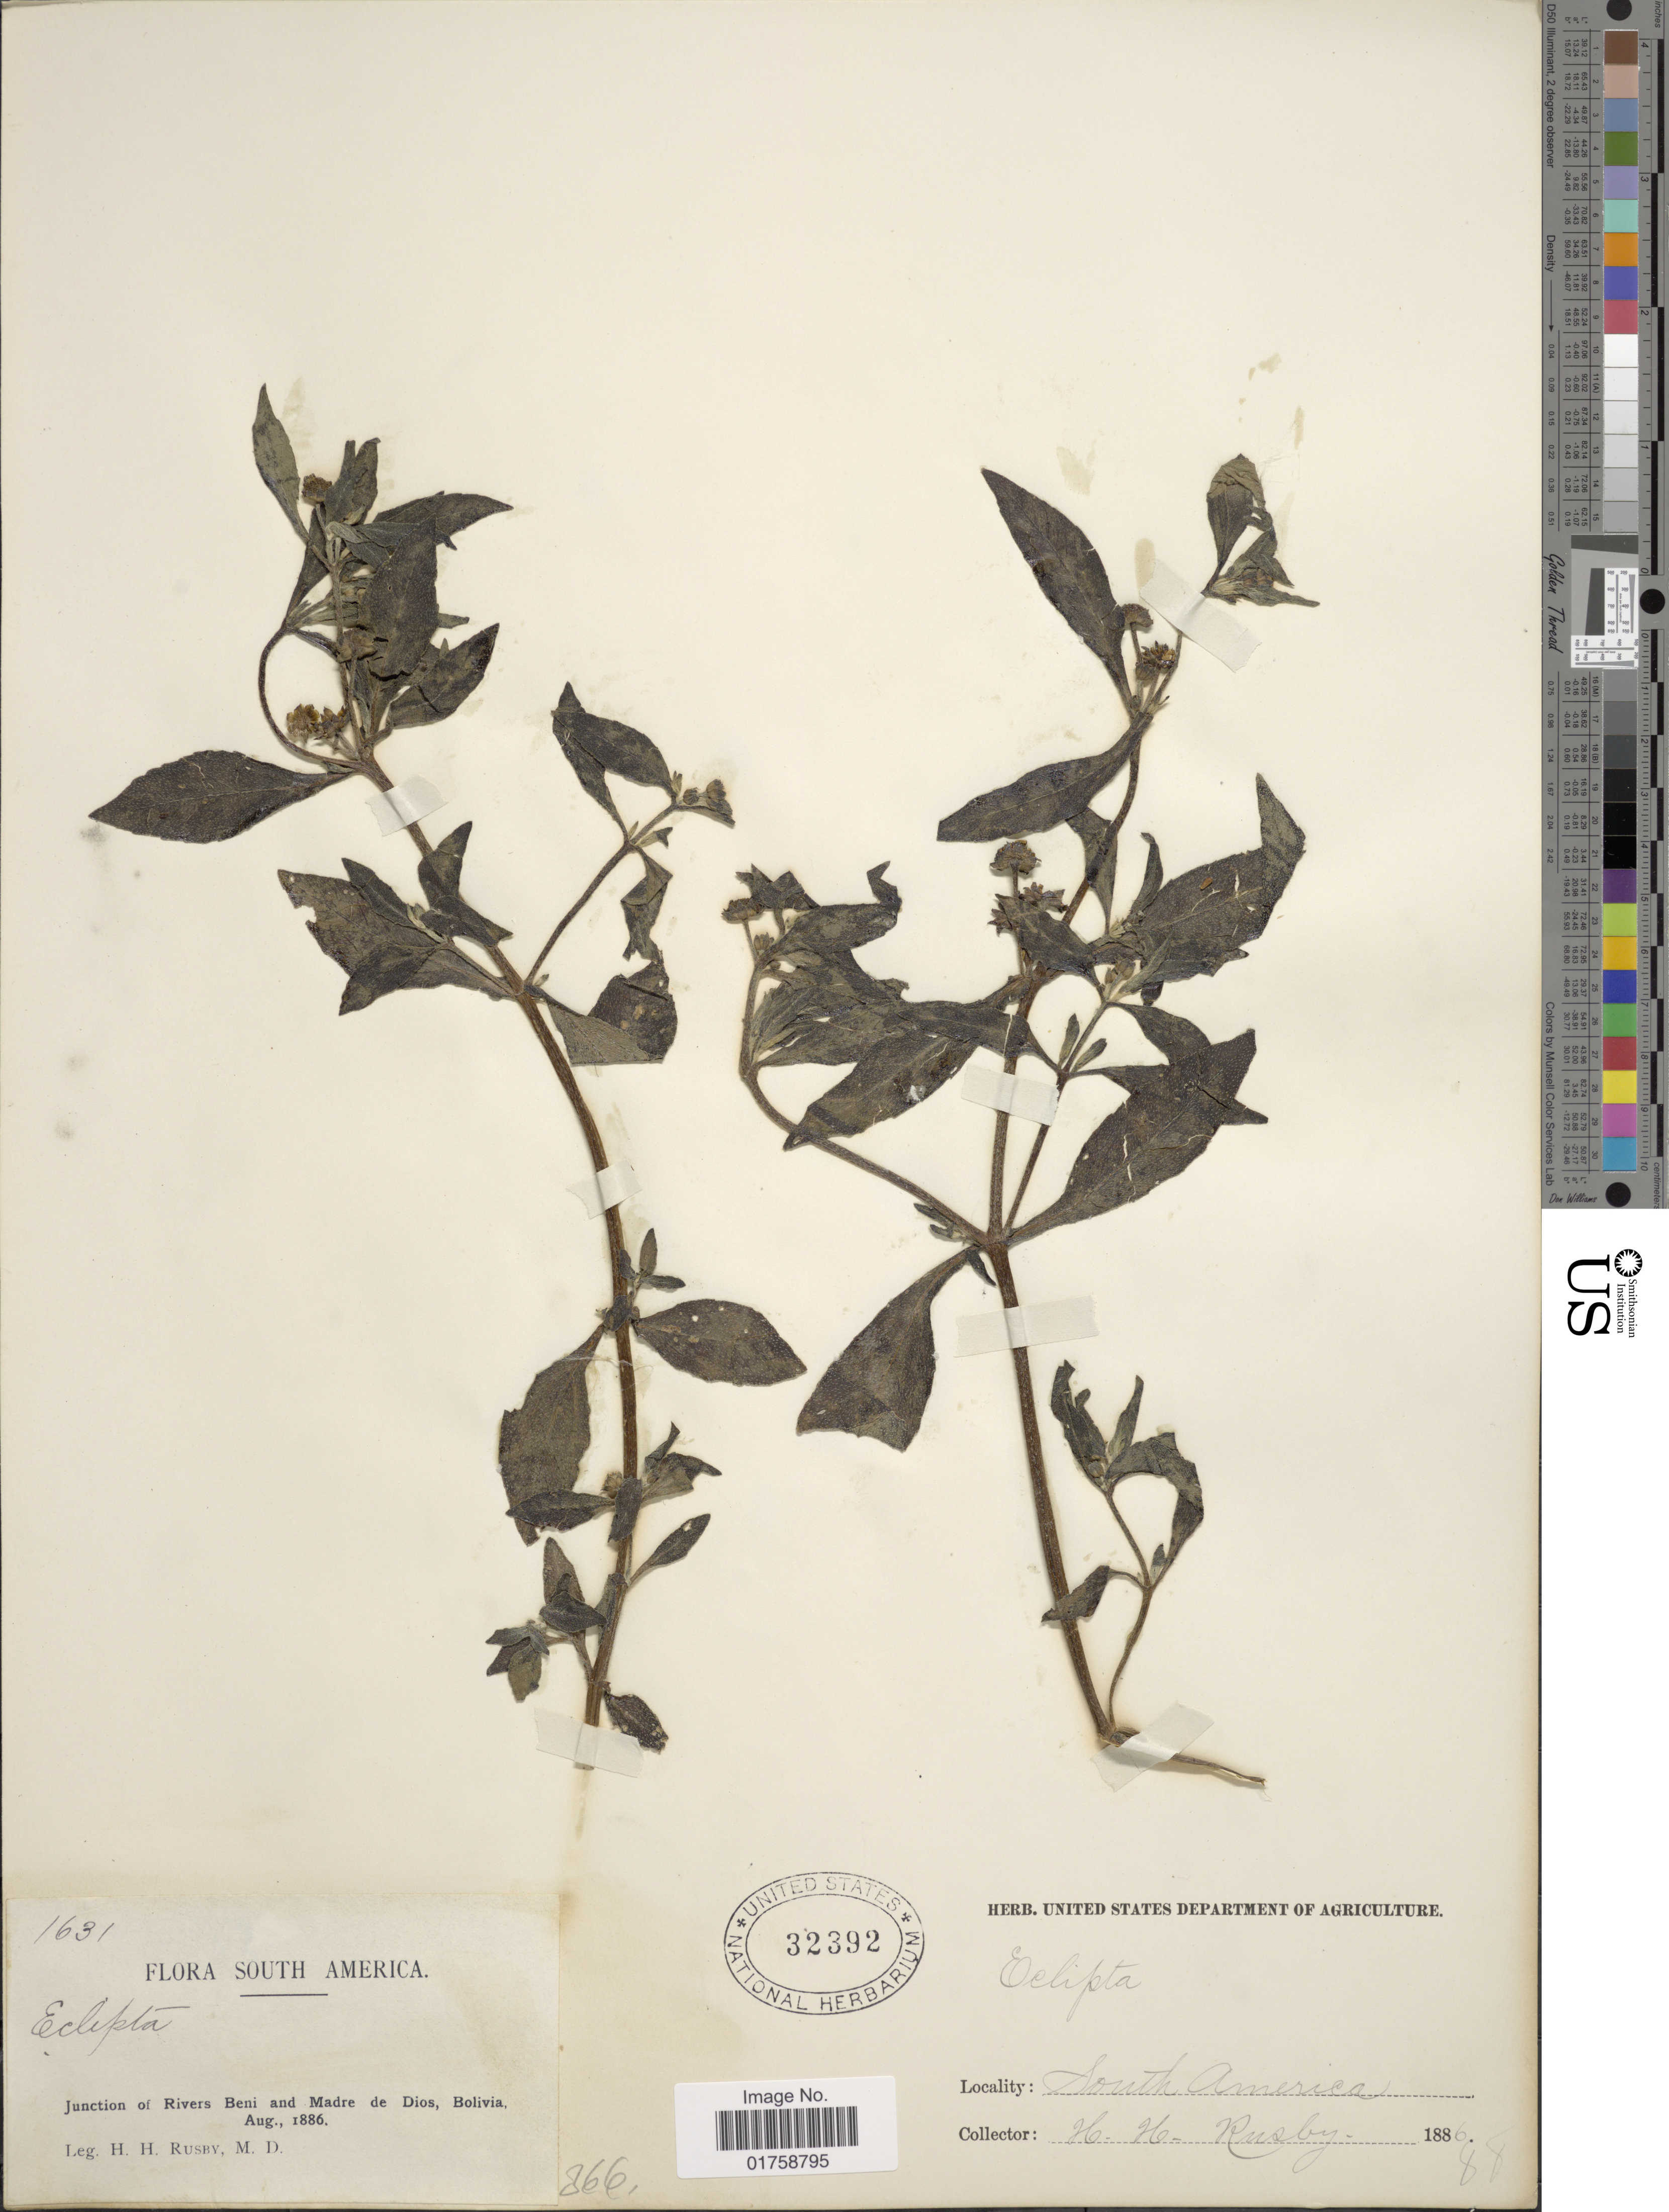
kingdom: Plantae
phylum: Tracheophyta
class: Magnoliopsida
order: Asterales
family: Asteraceae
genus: Eclipta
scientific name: Eclipta alba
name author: (L.) Hassk.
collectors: H. H. Rusby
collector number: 1631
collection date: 1886-08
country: Bolivia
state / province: Beni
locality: Junction of Rivers Beni and Madre de Dios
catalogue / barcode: US 32392